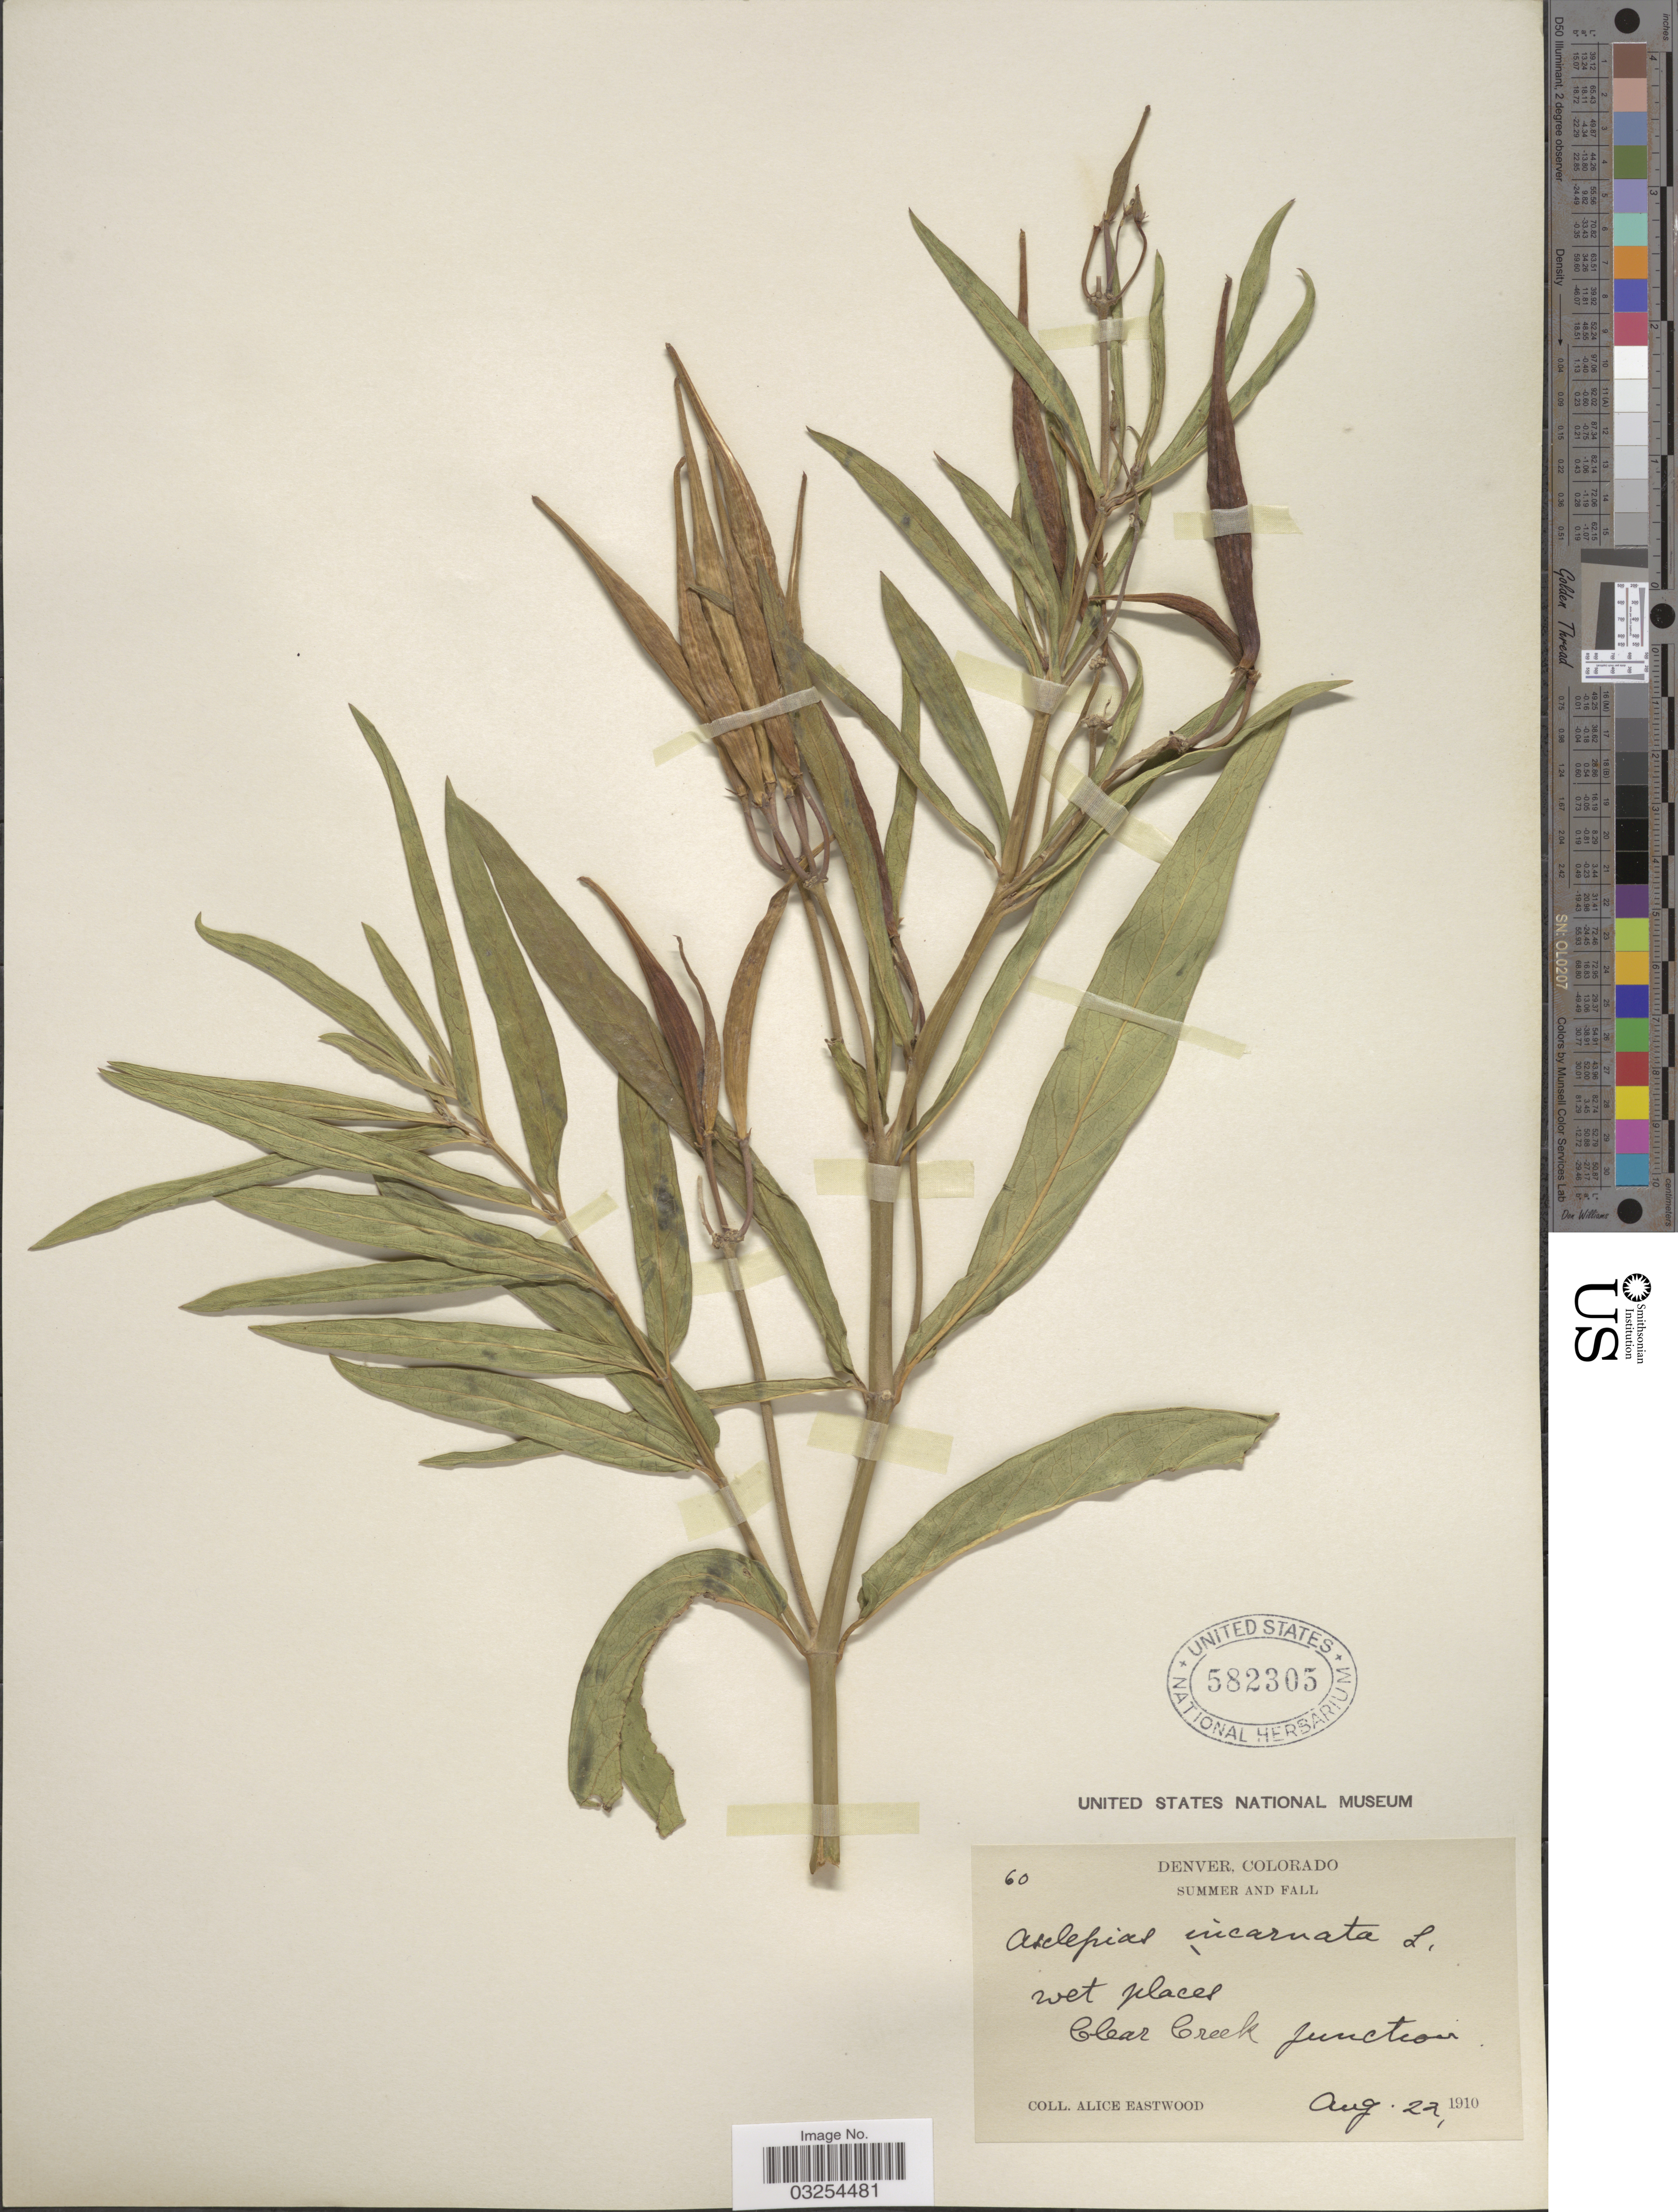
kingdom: Plantae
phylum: Tracheophyta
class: Magnoliopsida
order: Gentianales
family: Apocynaceae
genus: Asclepias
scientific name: Asclepias incarnata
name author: L.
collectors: A. Eastwood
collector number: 60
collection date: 1910-08-22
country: United States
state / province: Colorado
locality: Denver. Clear Creek Junction.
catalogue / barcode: US 582305